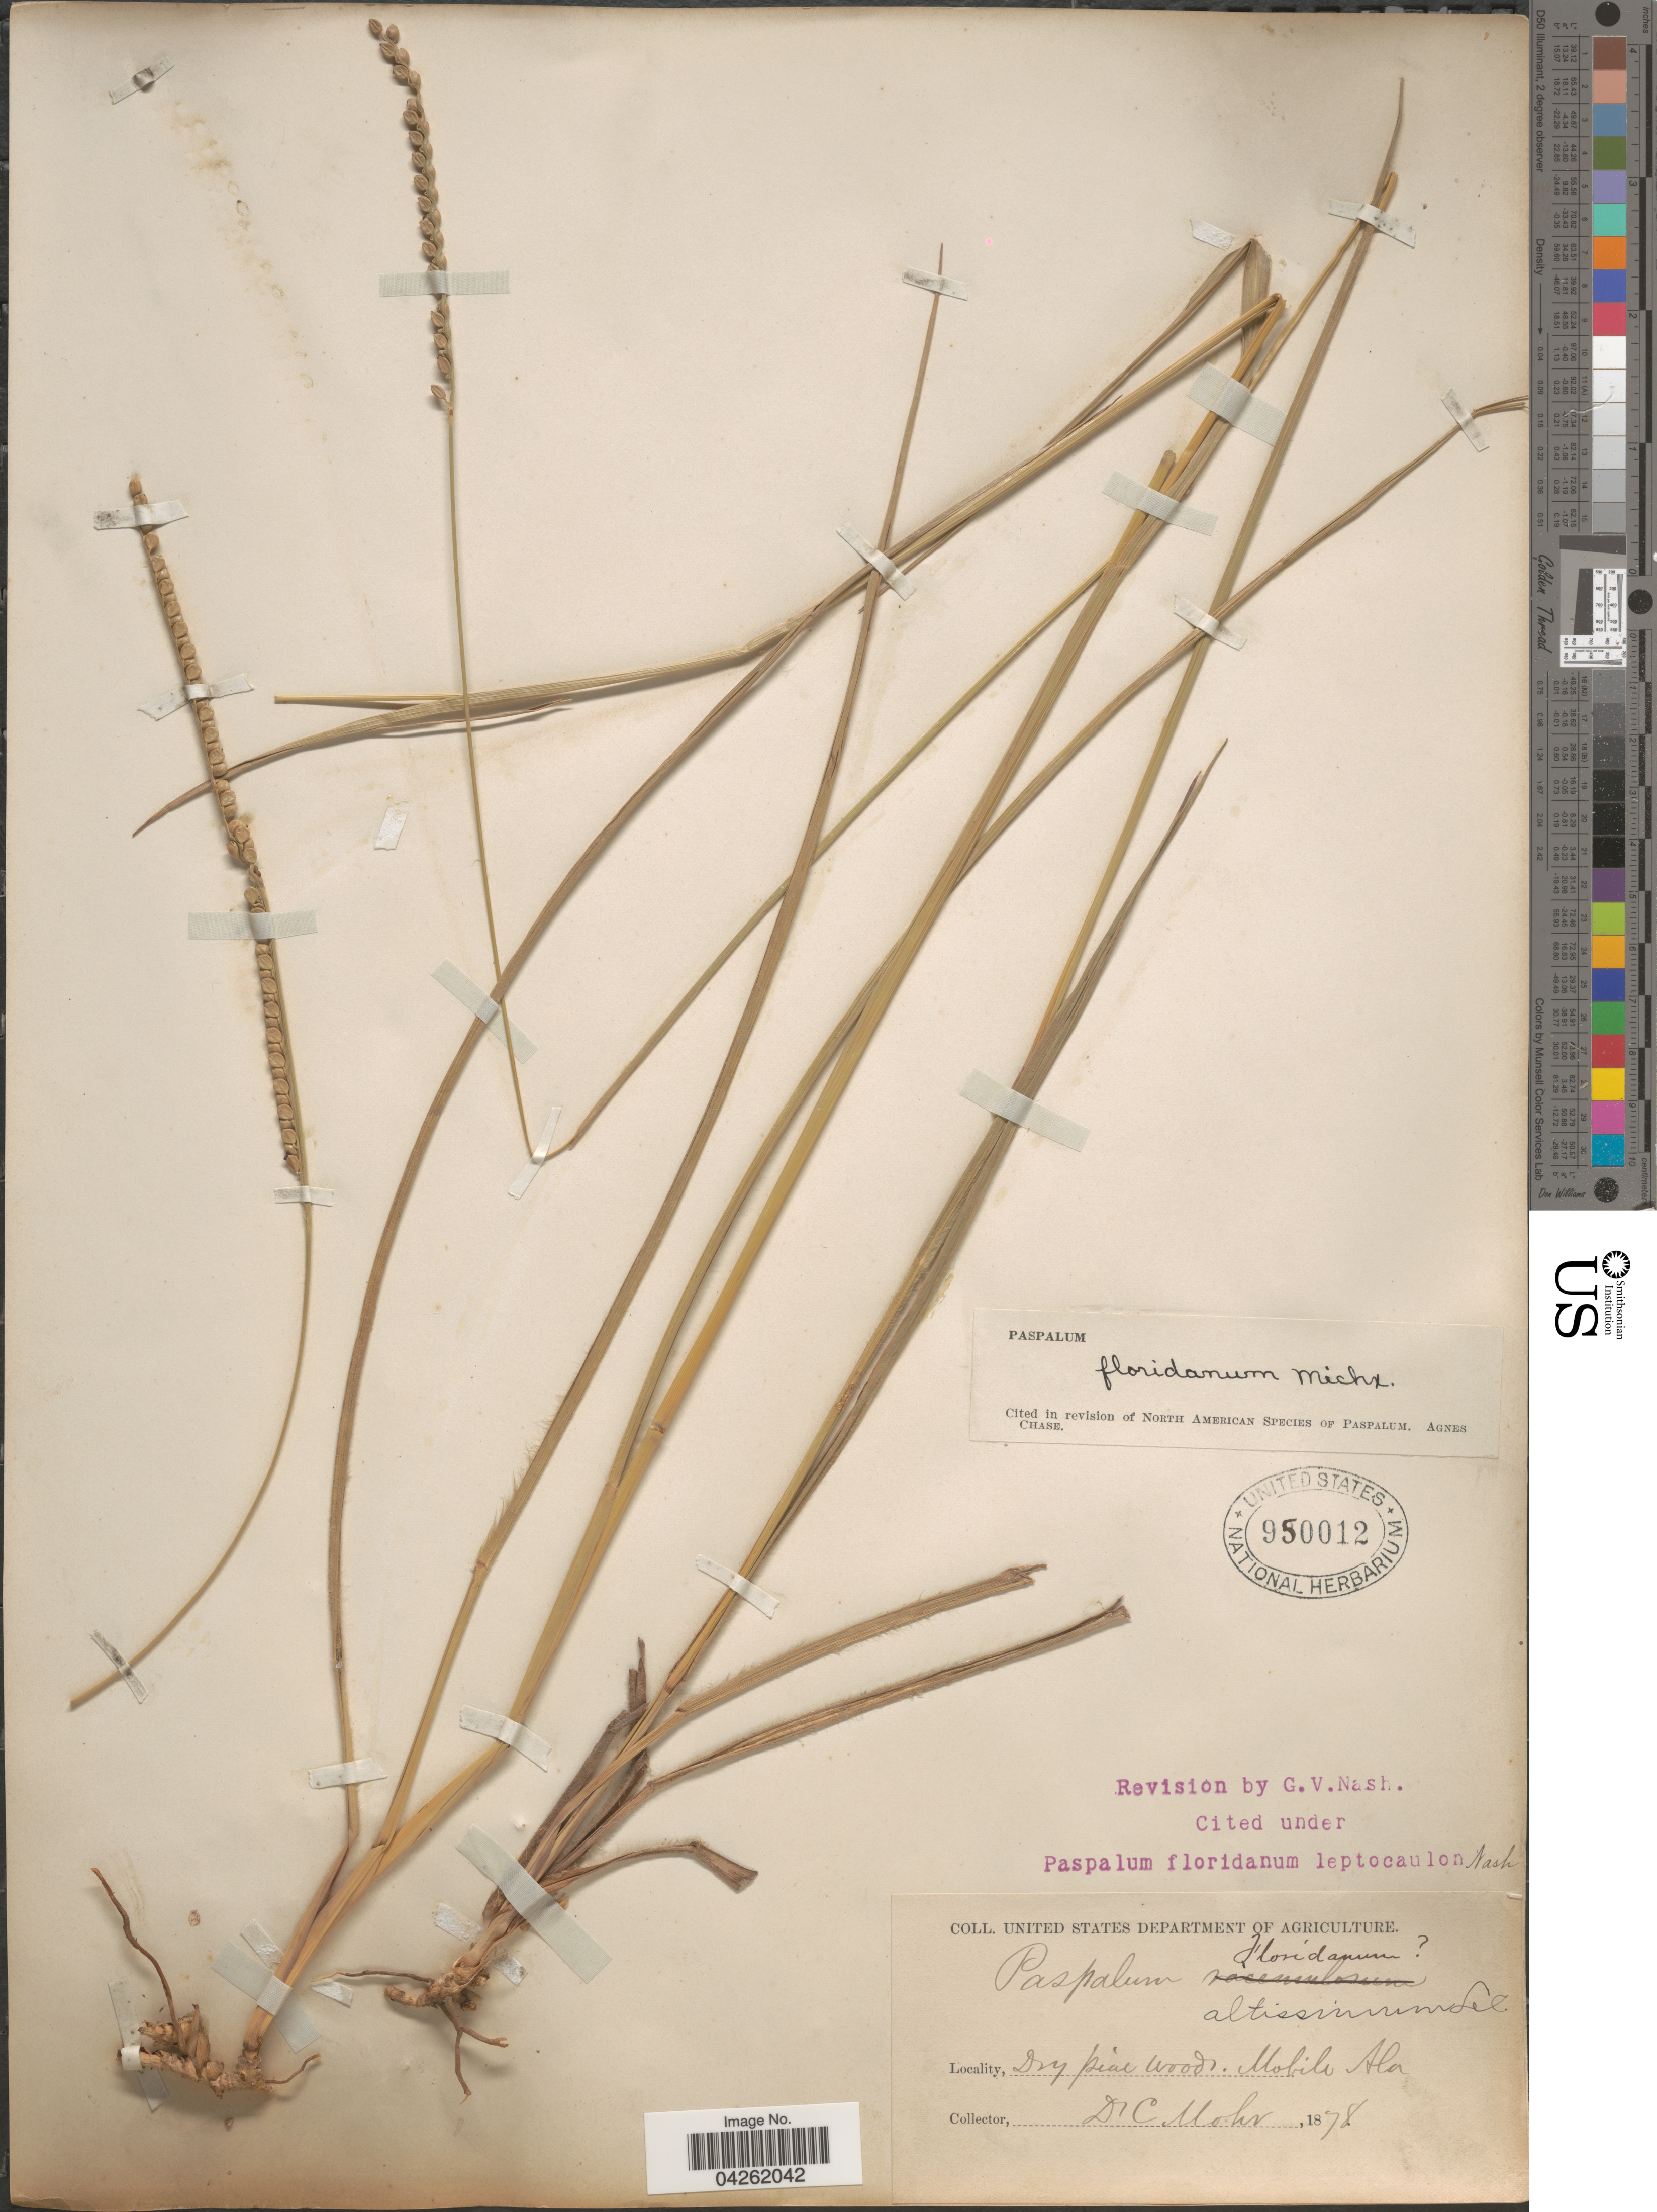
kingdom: Plantae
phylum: Tracheophyta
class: Liliopsida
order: Poales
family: Poaceae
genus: Paspalum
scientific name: Paspalum floridanum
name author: Michx.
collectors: C. T. Mohr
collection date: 1878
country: United States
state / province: Alabama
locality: Mobile.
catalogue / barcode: US 950012